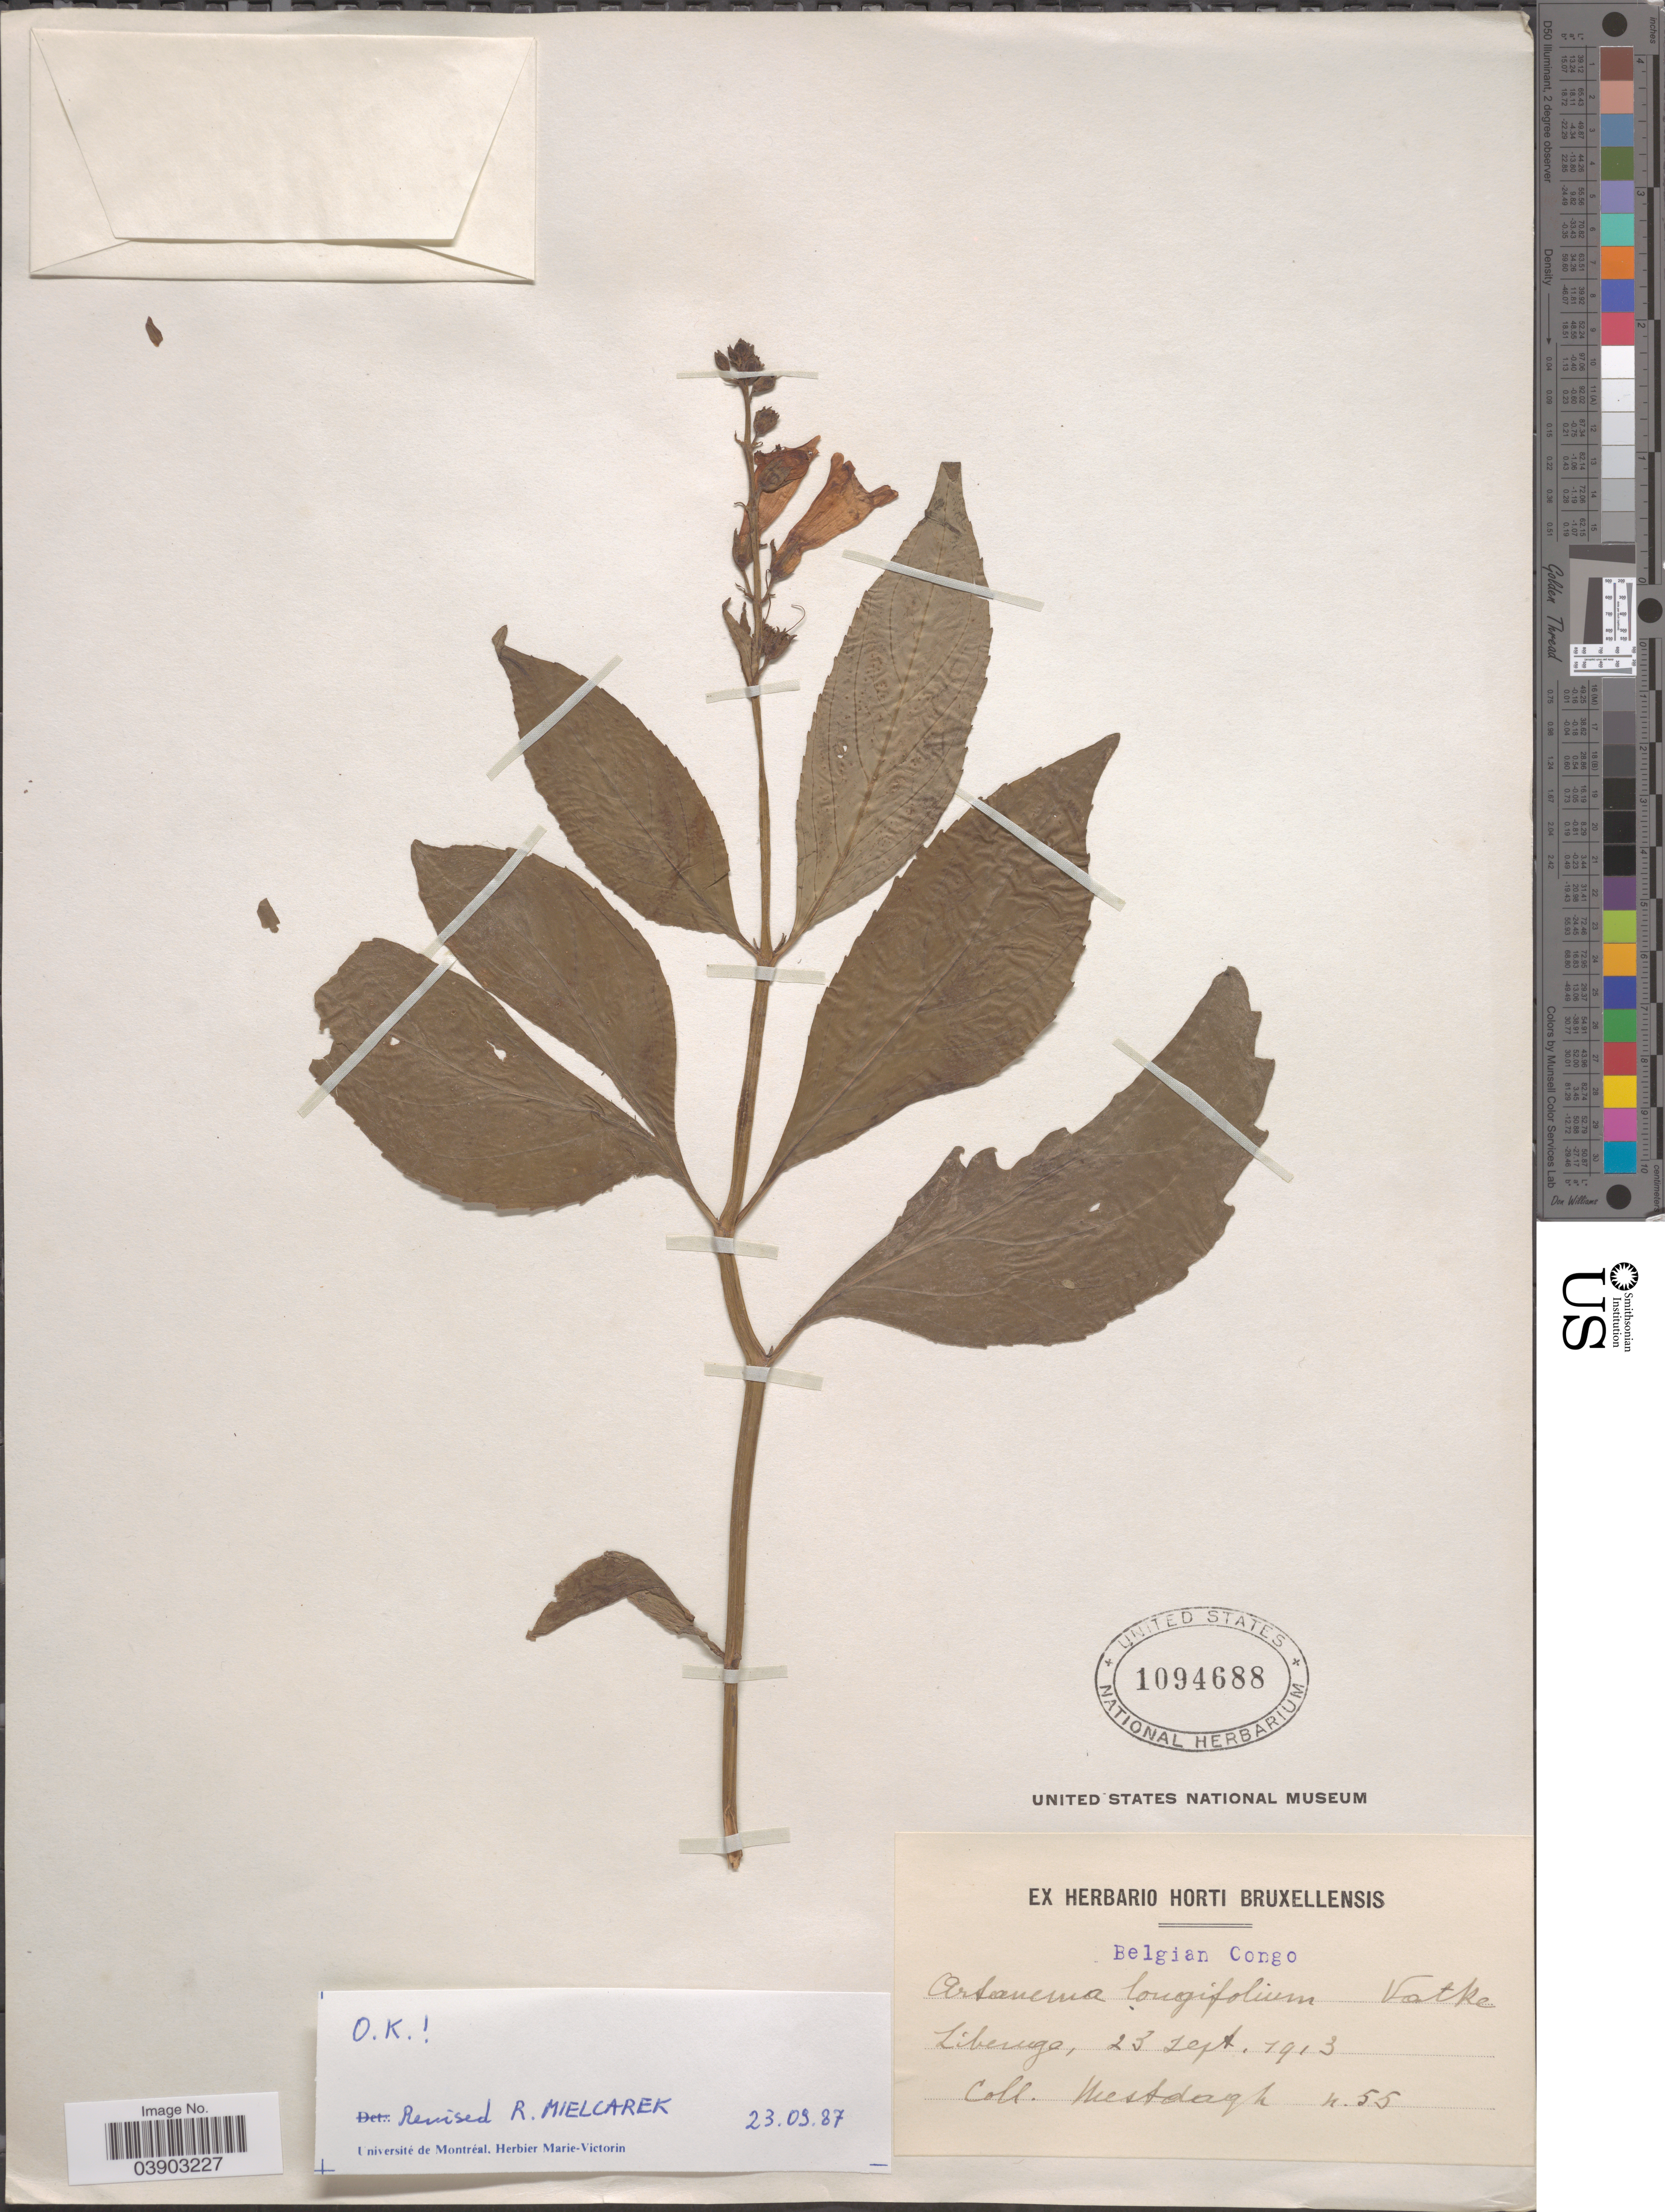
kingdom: Plantae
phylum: Tracheophyta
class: Magnoliopsida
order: Lamiales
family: Linderniaceae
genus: Artanema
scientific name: Artanema longifolium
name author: (L.) Vatke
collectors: Mestdagh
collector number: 455*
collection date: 1913-09-23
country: Congo, Democratic Republic of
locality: Belgian Congo. Libenge.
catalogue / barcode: US 1094688